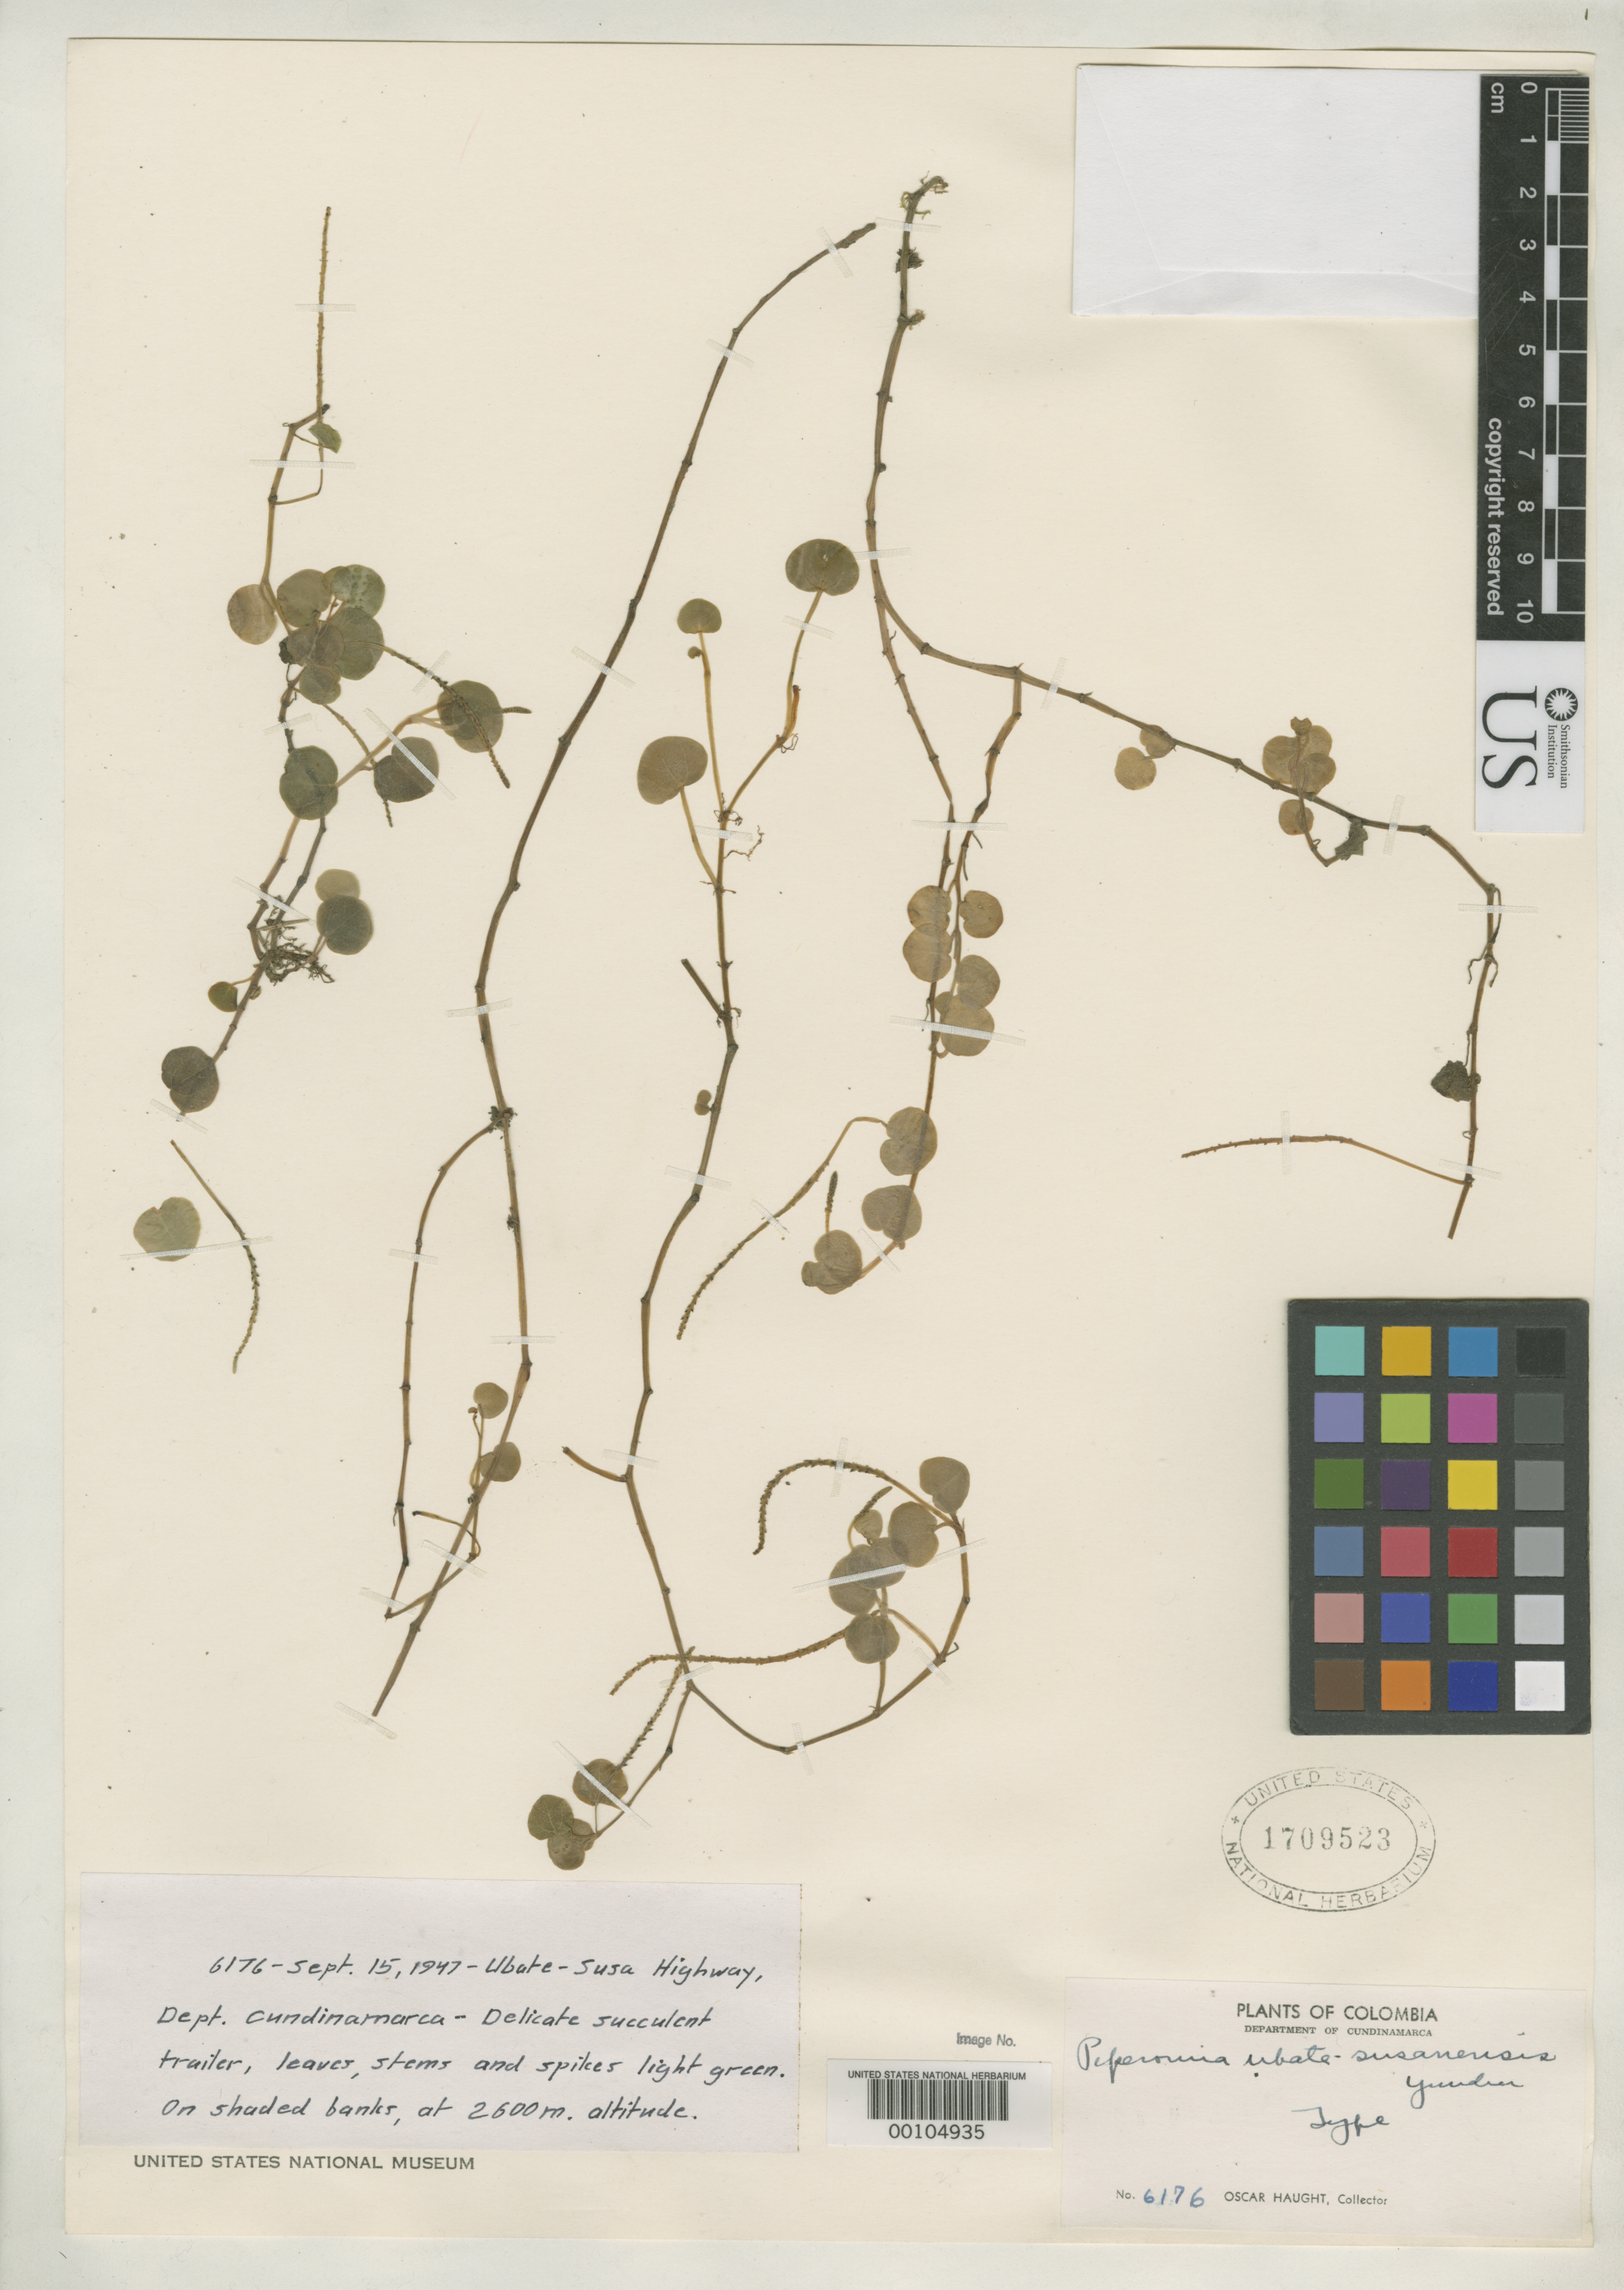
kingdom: Plantae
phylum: Tracheophyta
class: Magnoliopsida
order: Piperales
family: Piperaceae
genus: Peperomia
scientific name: Peperomia ubate-susanensis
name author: Yunck.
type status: Holotype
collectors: O. L. Haught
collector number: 6176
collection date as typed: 15 Sep 1947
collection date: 1947-09-15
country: Colombia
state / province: Cundinamarca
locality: Ubate-Susa Highway.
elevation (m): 2600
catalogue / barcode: US 1709523